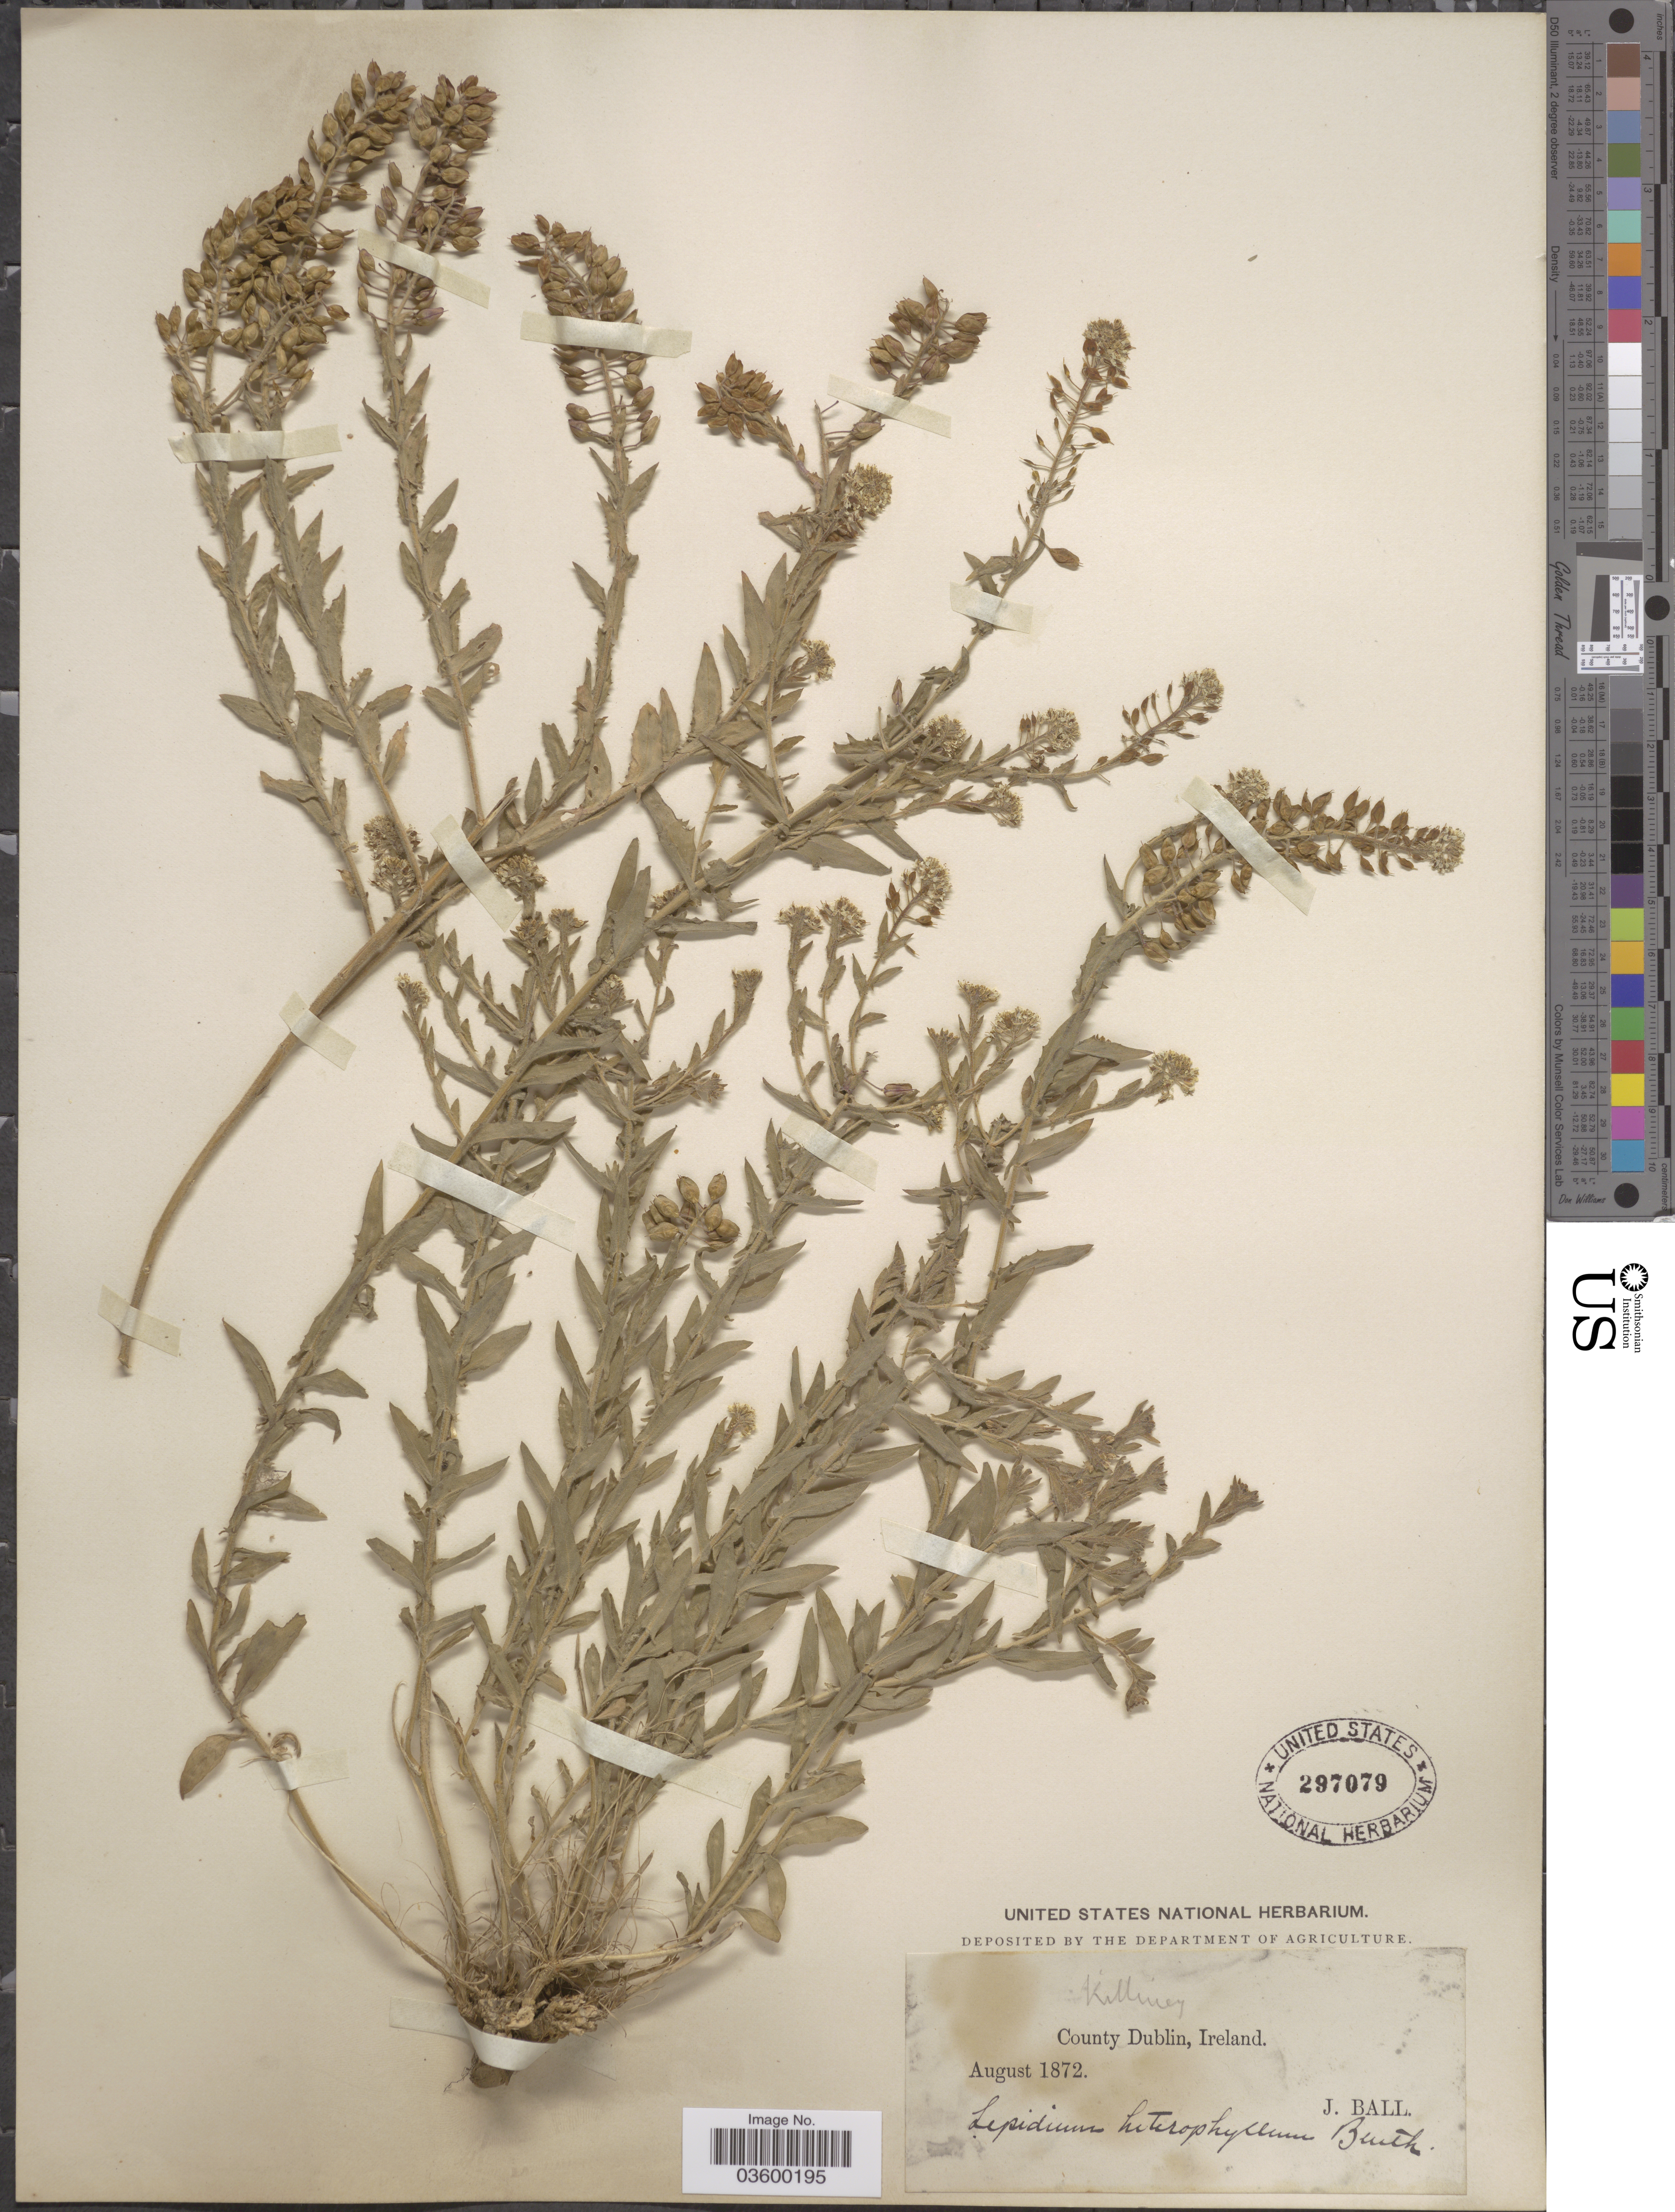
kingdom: Plantae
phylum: Tracheophyta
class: Magnoliopsida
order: Brassicales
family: Brassicaceae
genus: Lepidium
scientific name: Lepidium heterophyllum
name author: Benth.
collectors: J. Ball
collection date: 1872-08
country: Ireland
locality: Killiney. County Dublin.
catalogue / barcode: US 297079